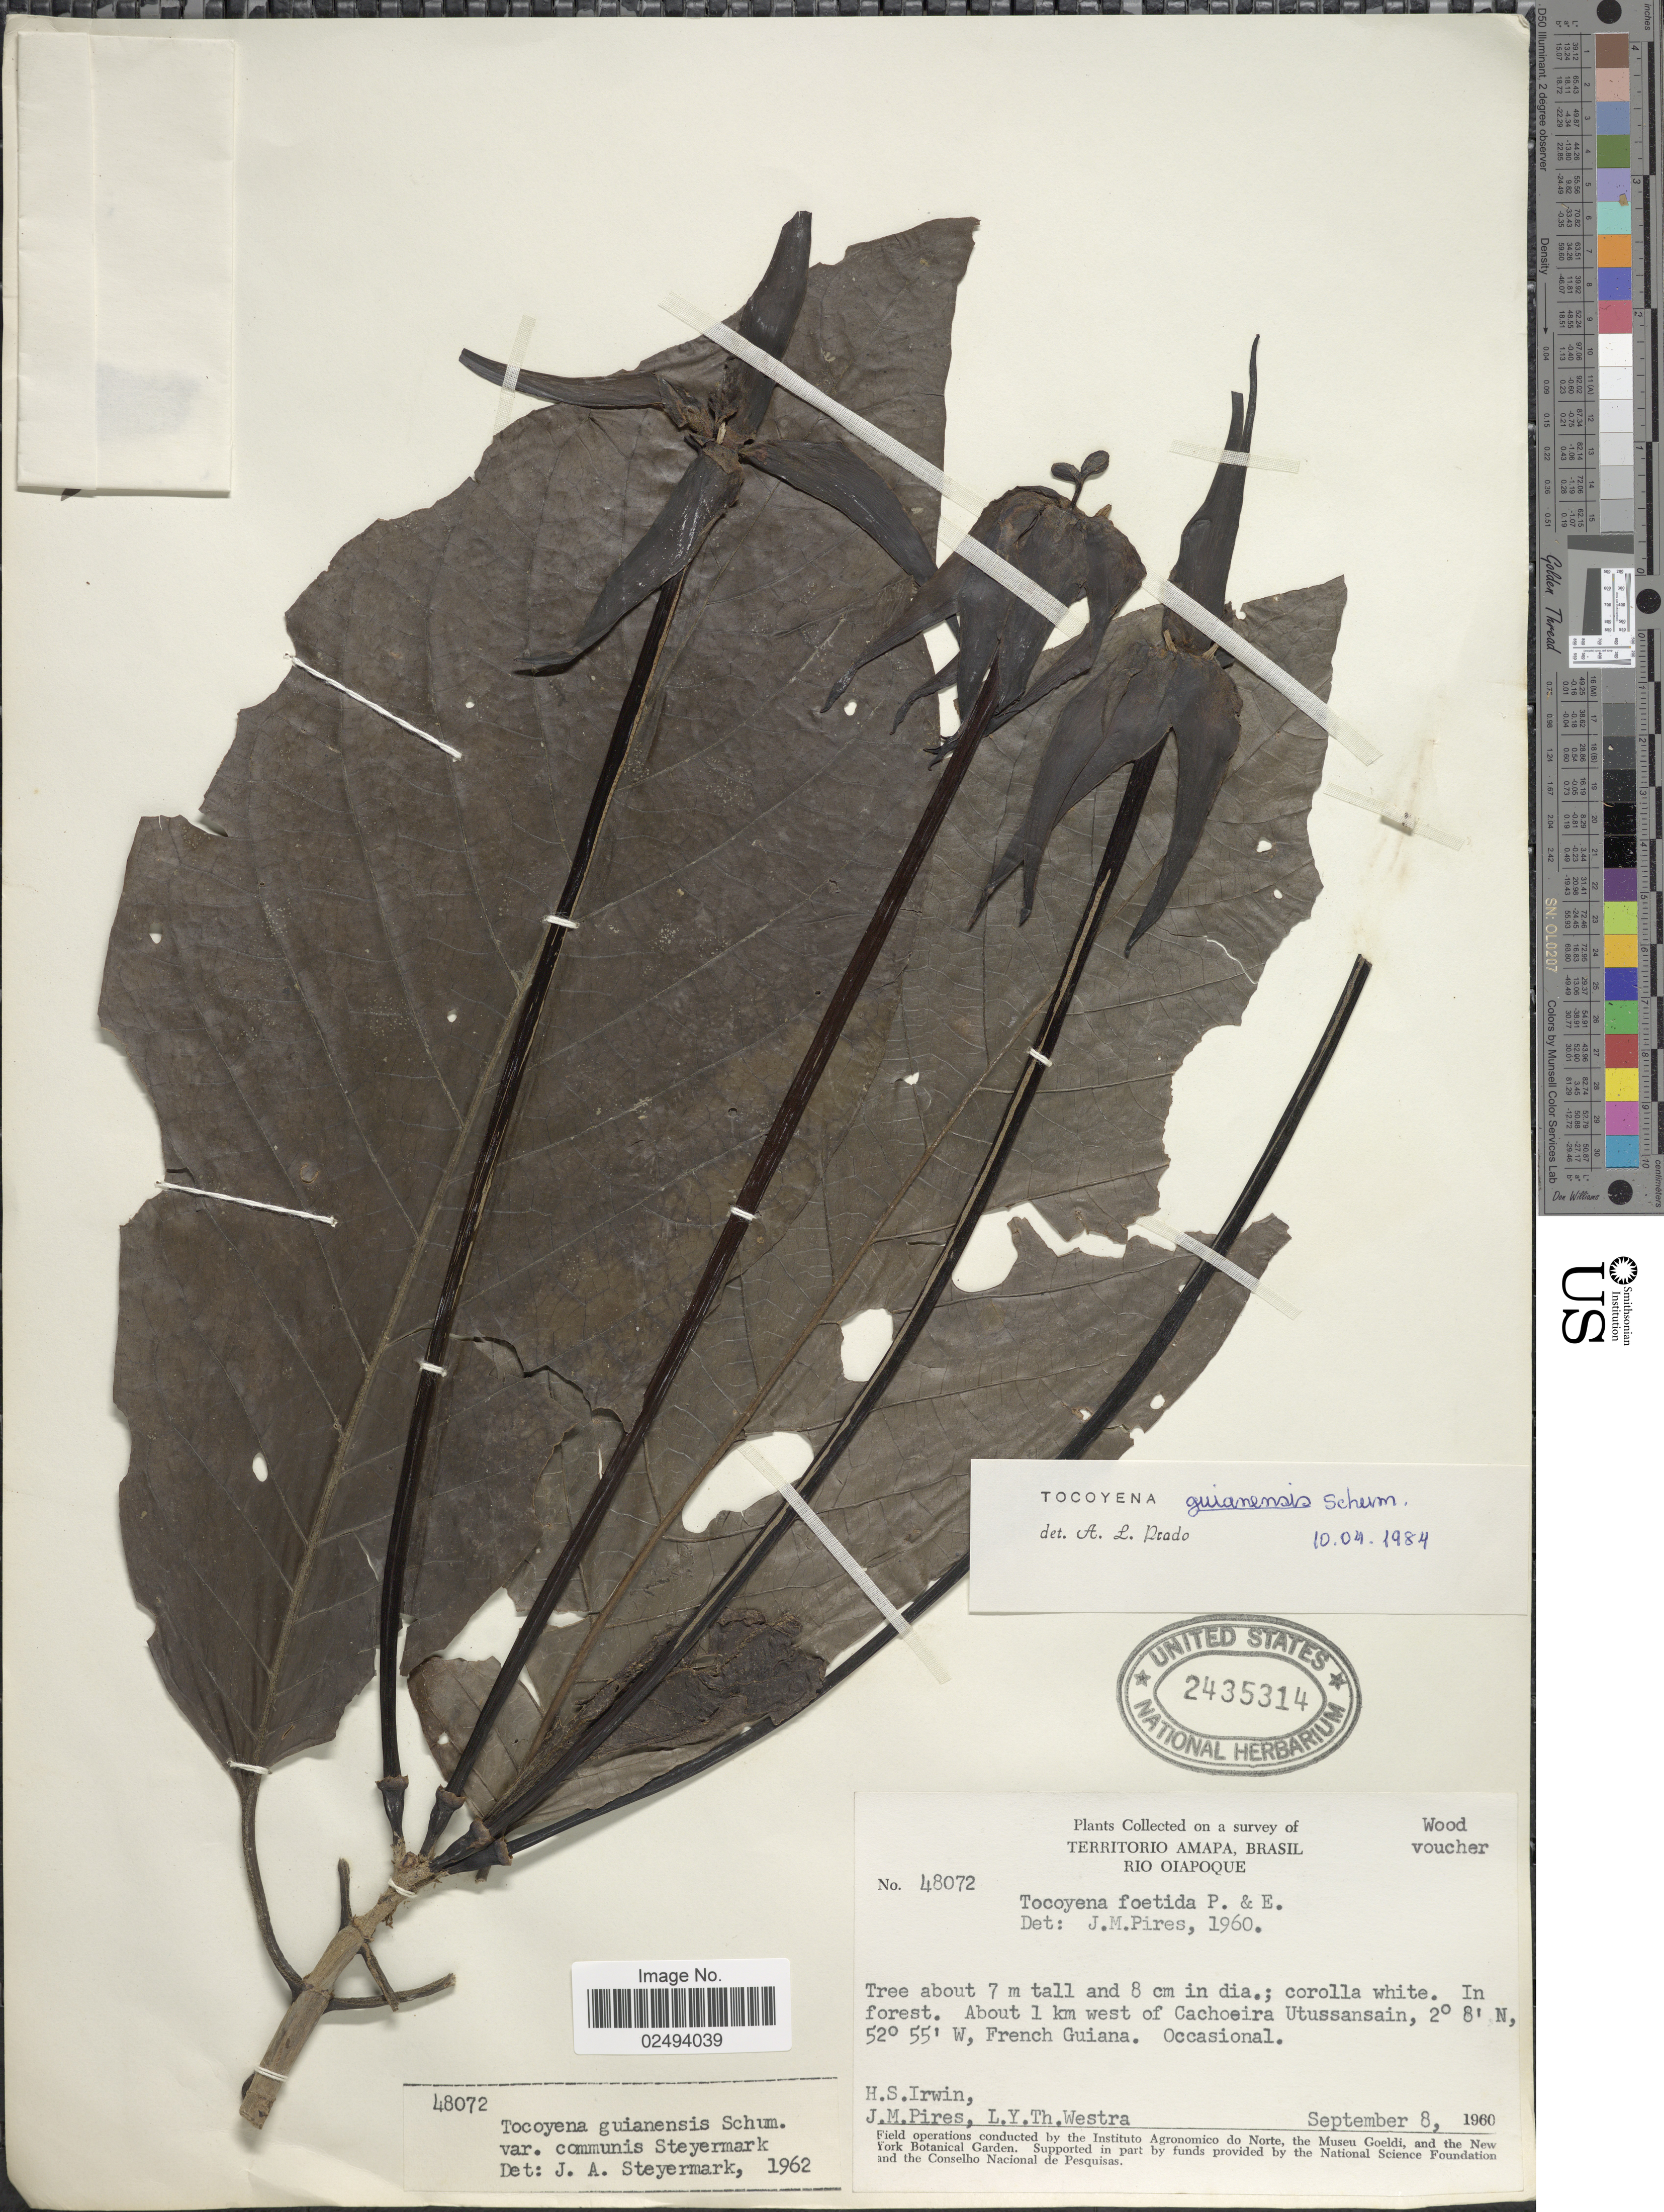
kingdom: Plantae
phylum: Tracheophyta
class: Magnoliopsida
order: Gentianales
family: Rubiaceae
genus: Tocoyena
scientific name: Tocoyena guianensis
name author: K. Schum.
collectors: H. Irwin, J. M. Pires & L. Y. T. Westra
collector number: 48072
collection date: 1960-09-08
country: French Guiana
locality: Rio Oiapoque, In forest. About 1 km west of Cachoeira Utussansain, Occasional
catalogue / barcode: US 2435314